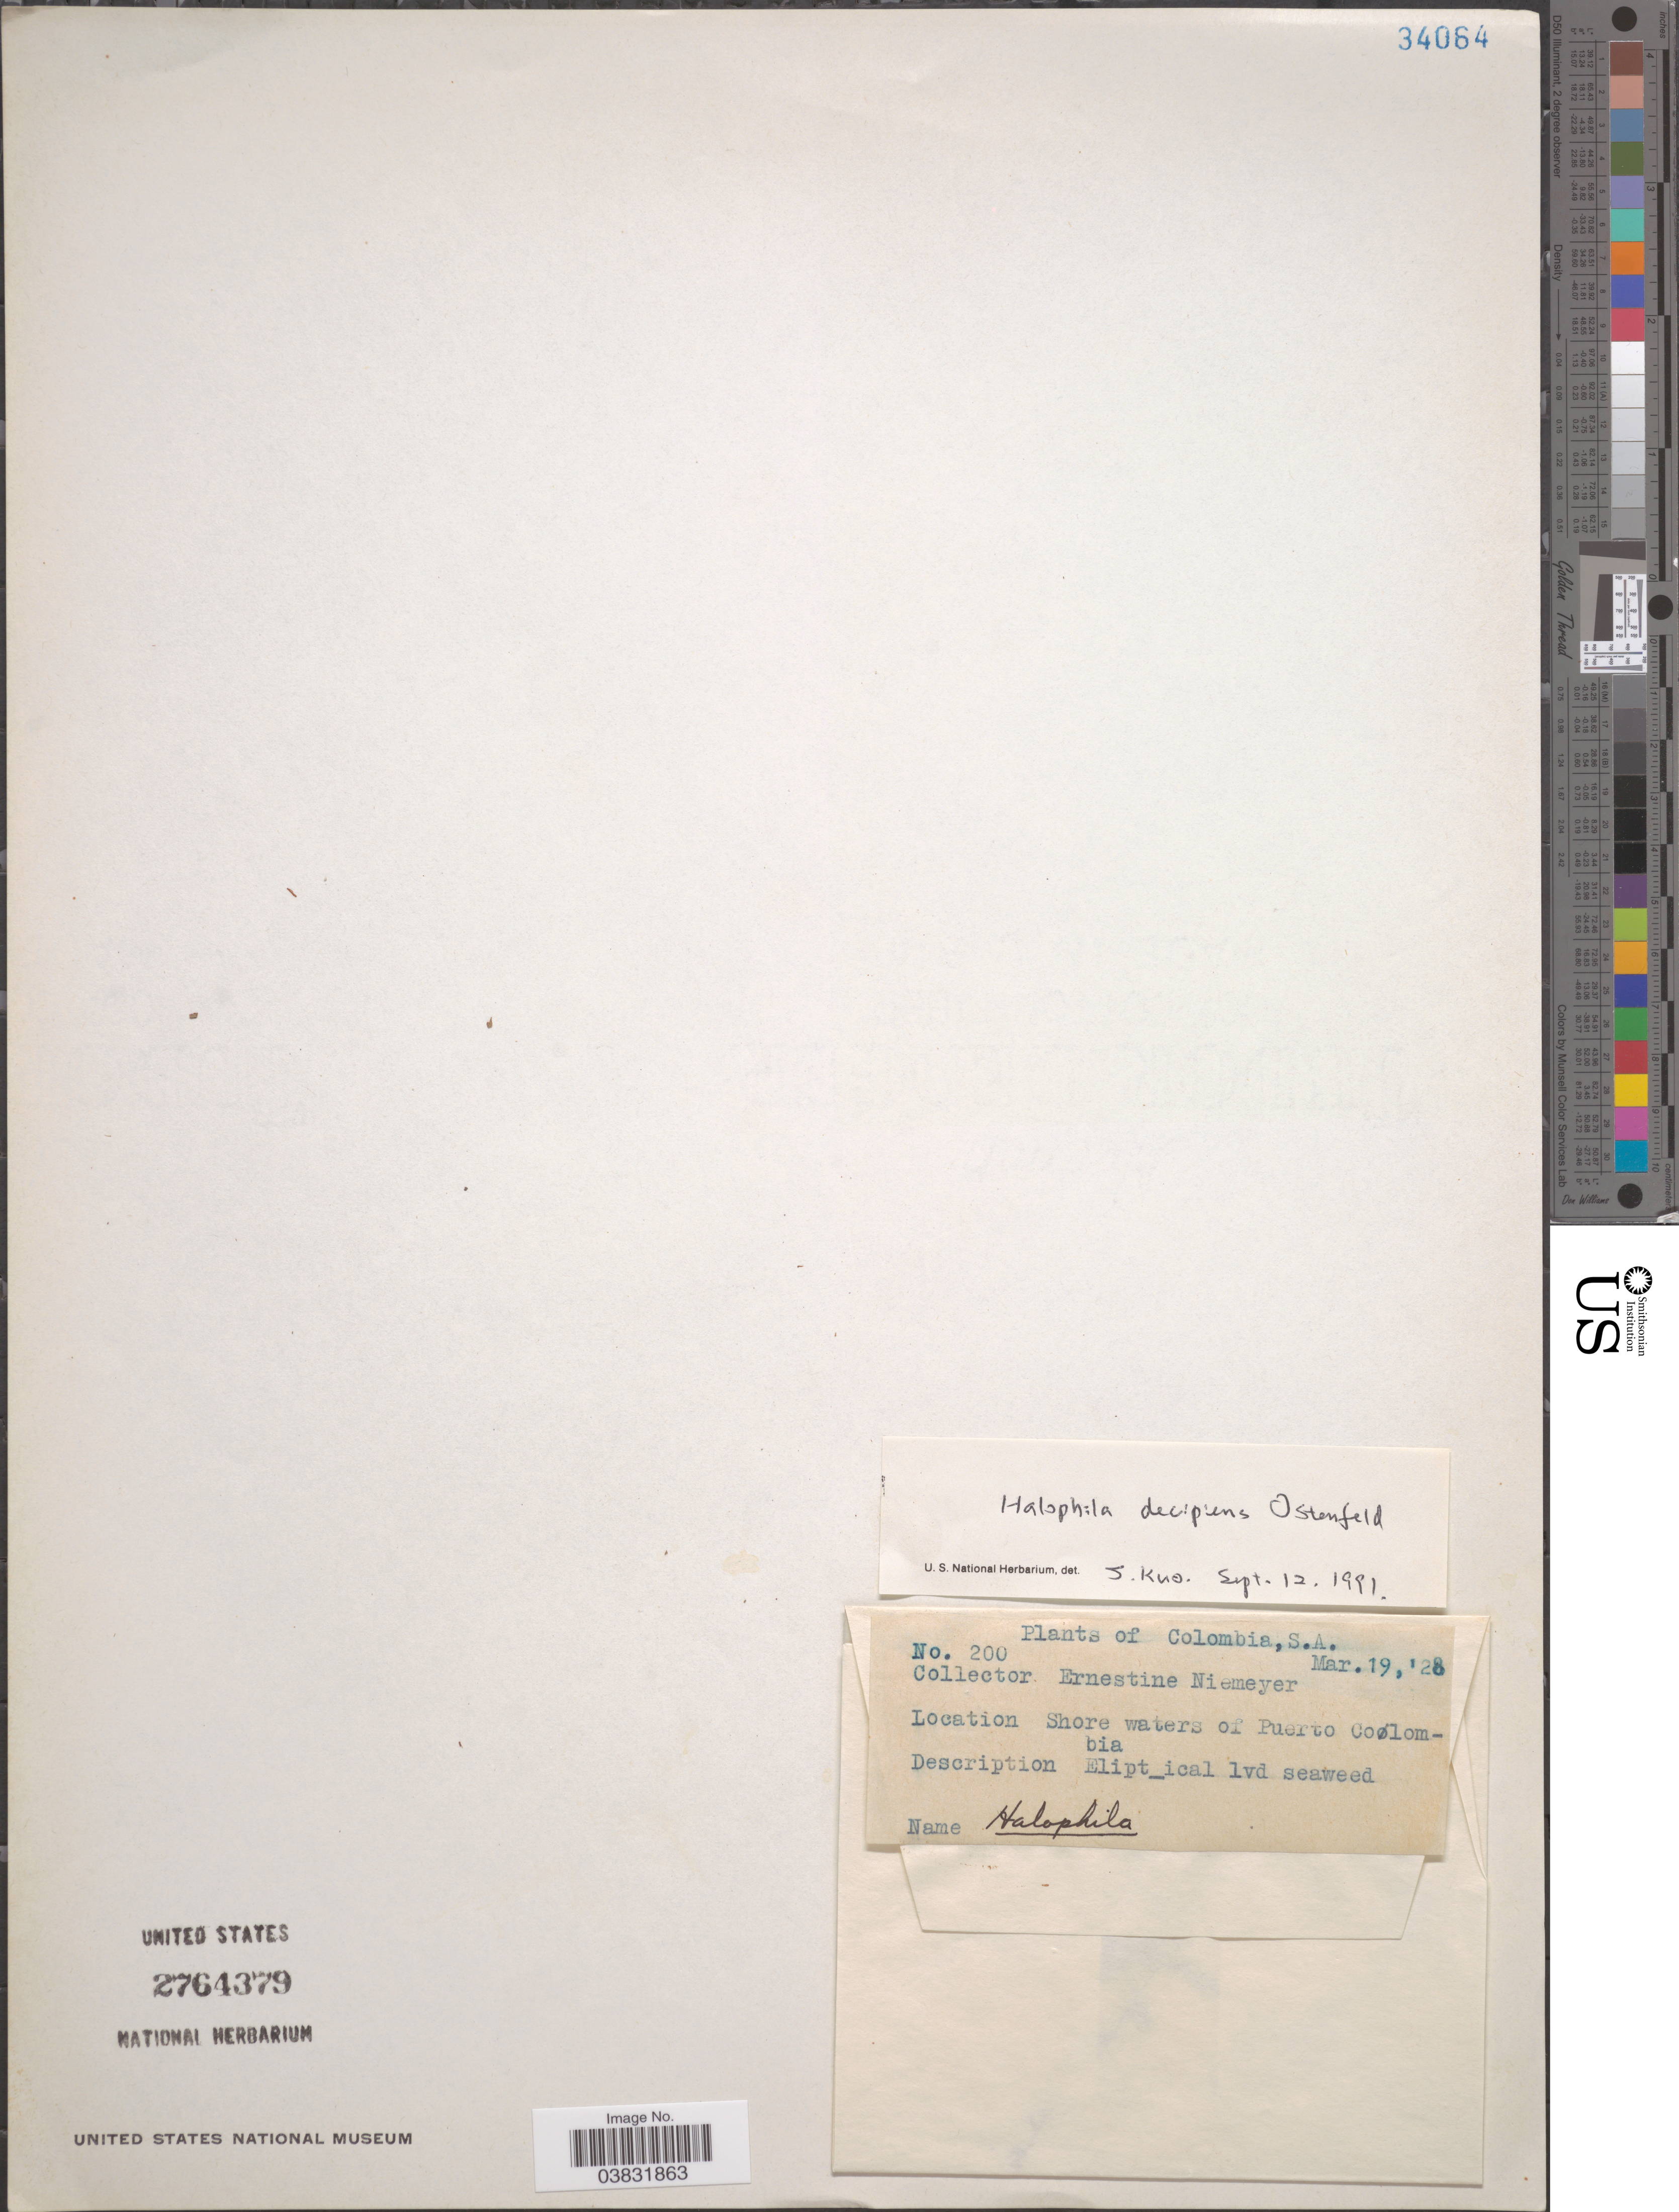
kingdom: Plantae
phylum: Tracheophyta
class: Liliopsida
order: Alismatales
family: Hydrocharitaceae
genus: Halophila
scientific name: Halophila decipiens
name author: Ostenf.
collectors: E. H. Niemeyer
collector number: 200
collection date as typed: Transcribed d/m/y: 19/3/28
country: Colombia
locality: Shore waters of Puerto Colombia.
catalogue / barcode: US 2764379